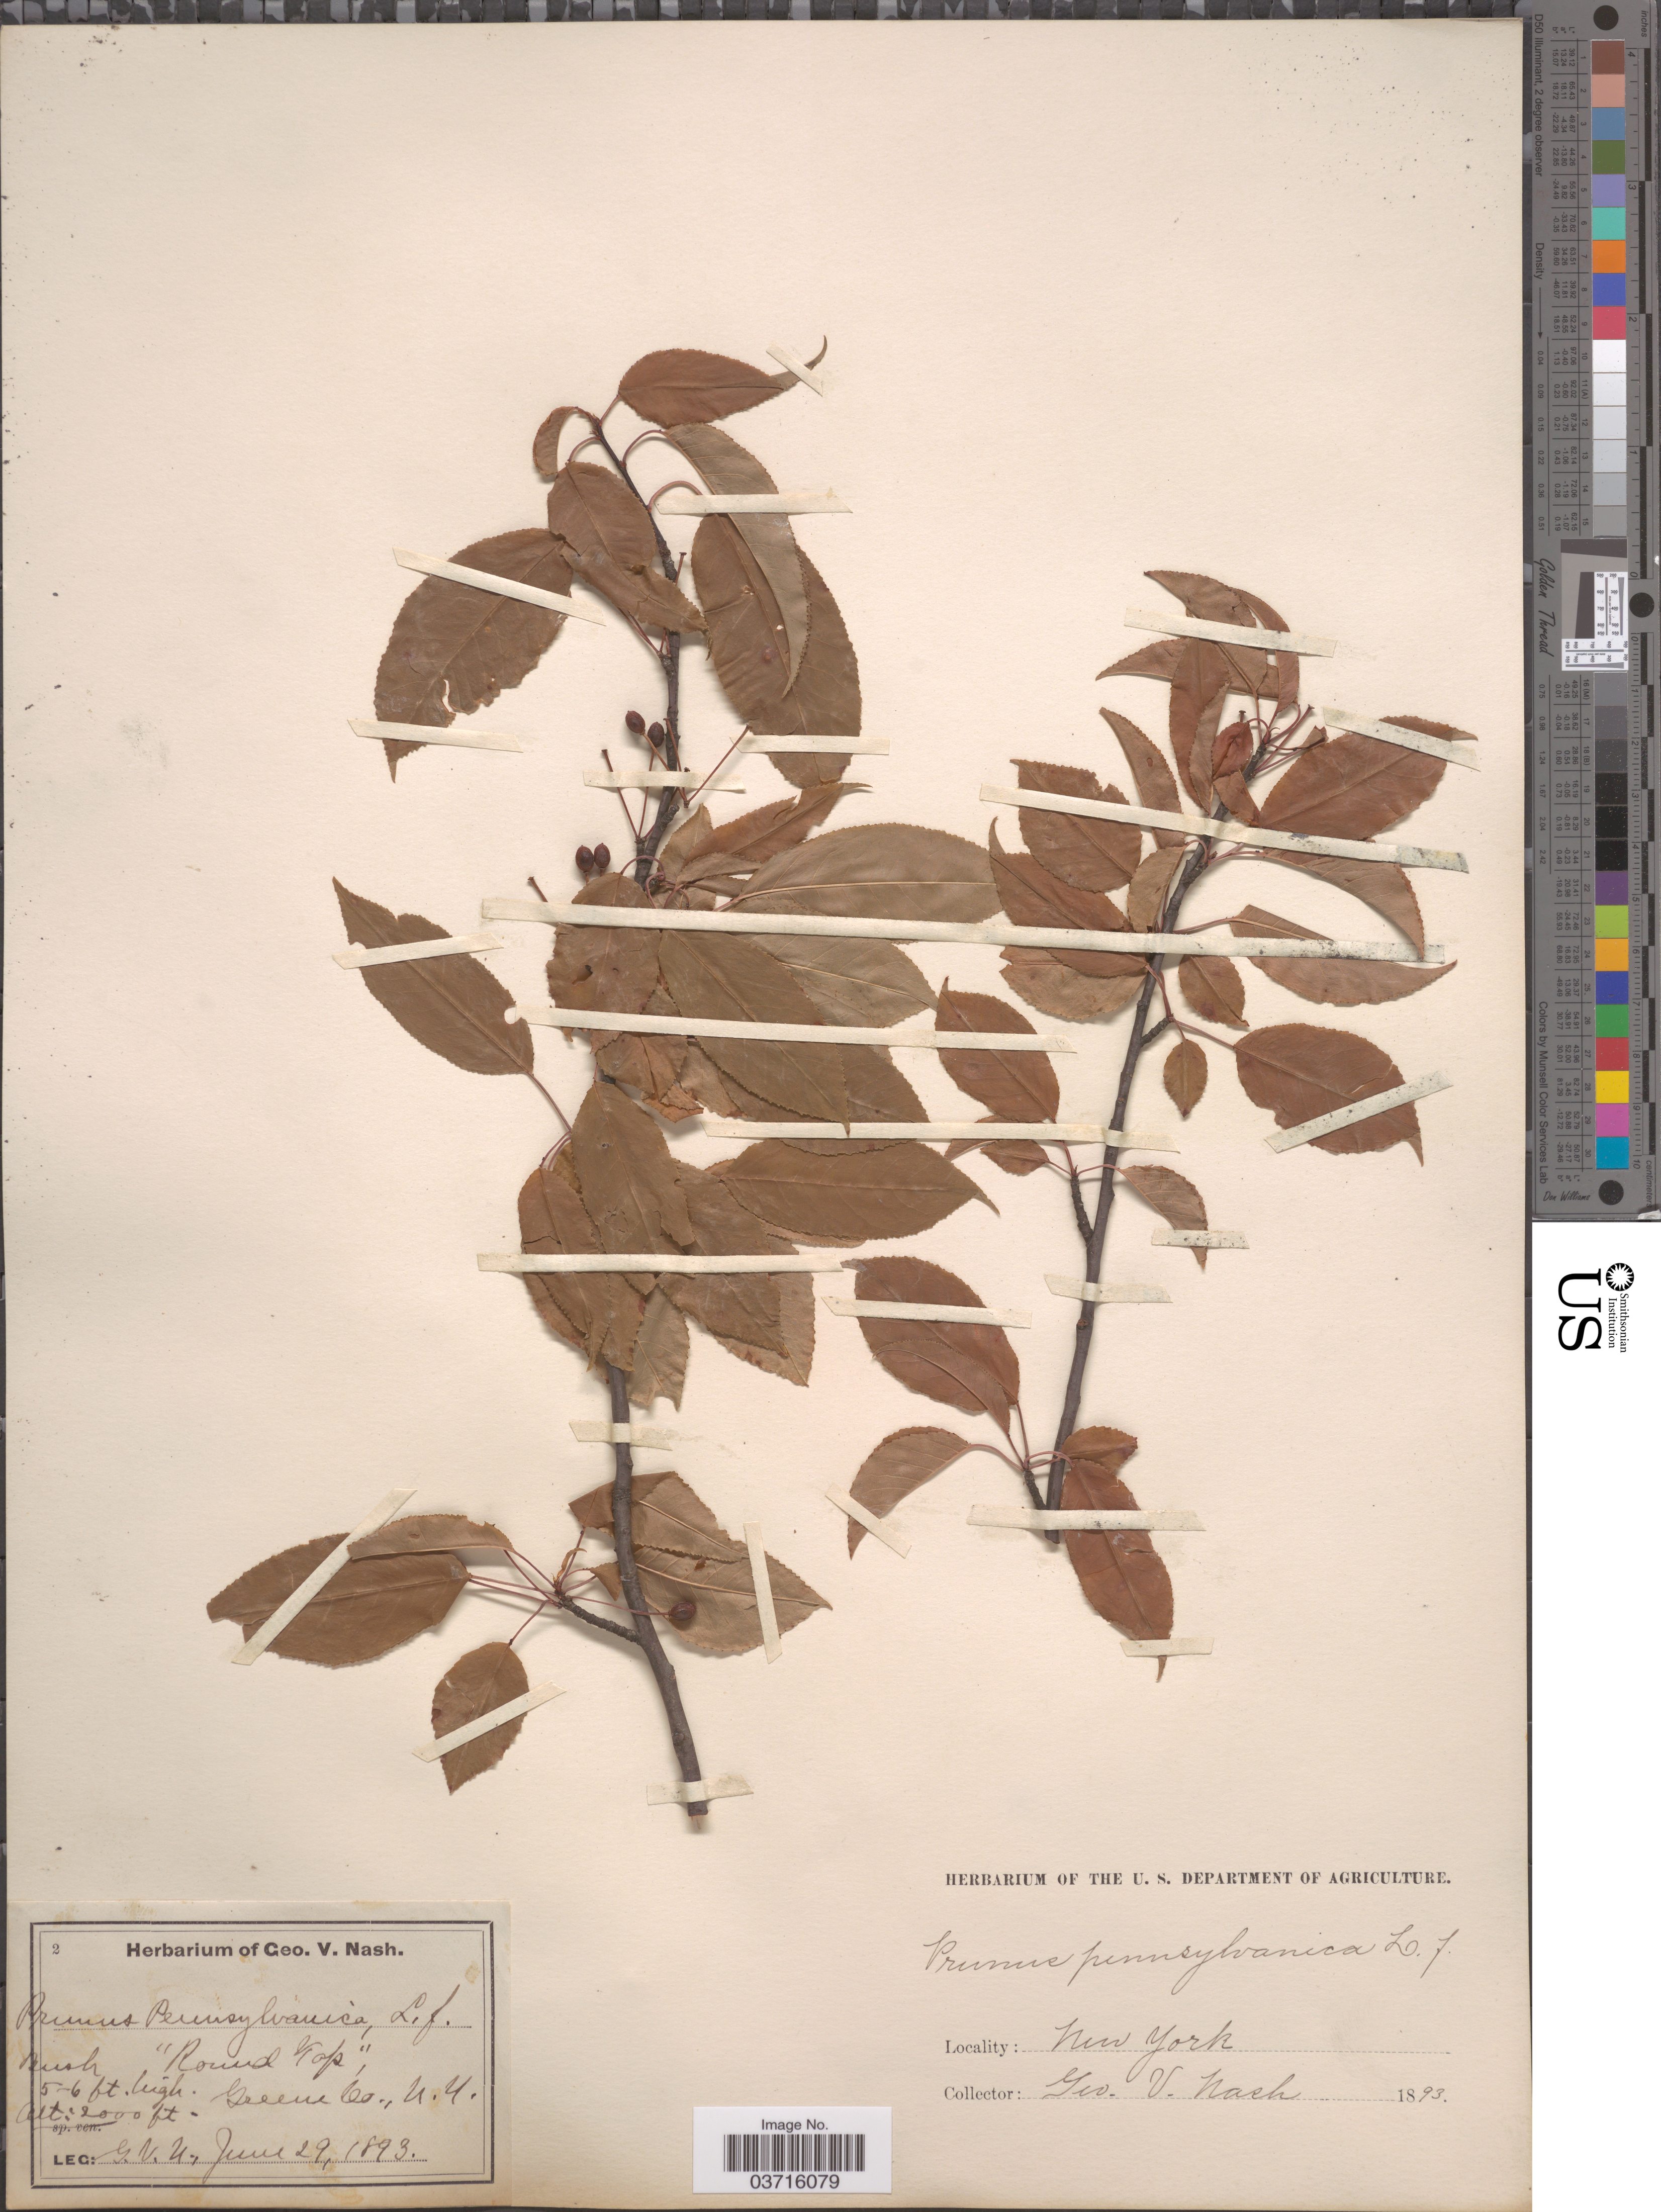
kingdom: Plantae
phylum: Tracheophyta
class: Magnoliopsida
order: Rosales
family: Rosaceae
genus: Prunus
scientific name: Prunus pensylvanica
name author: L. f.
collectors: G. V. Nash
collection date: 1893-06-29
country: United States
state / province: New York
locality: Round Top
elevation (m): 610